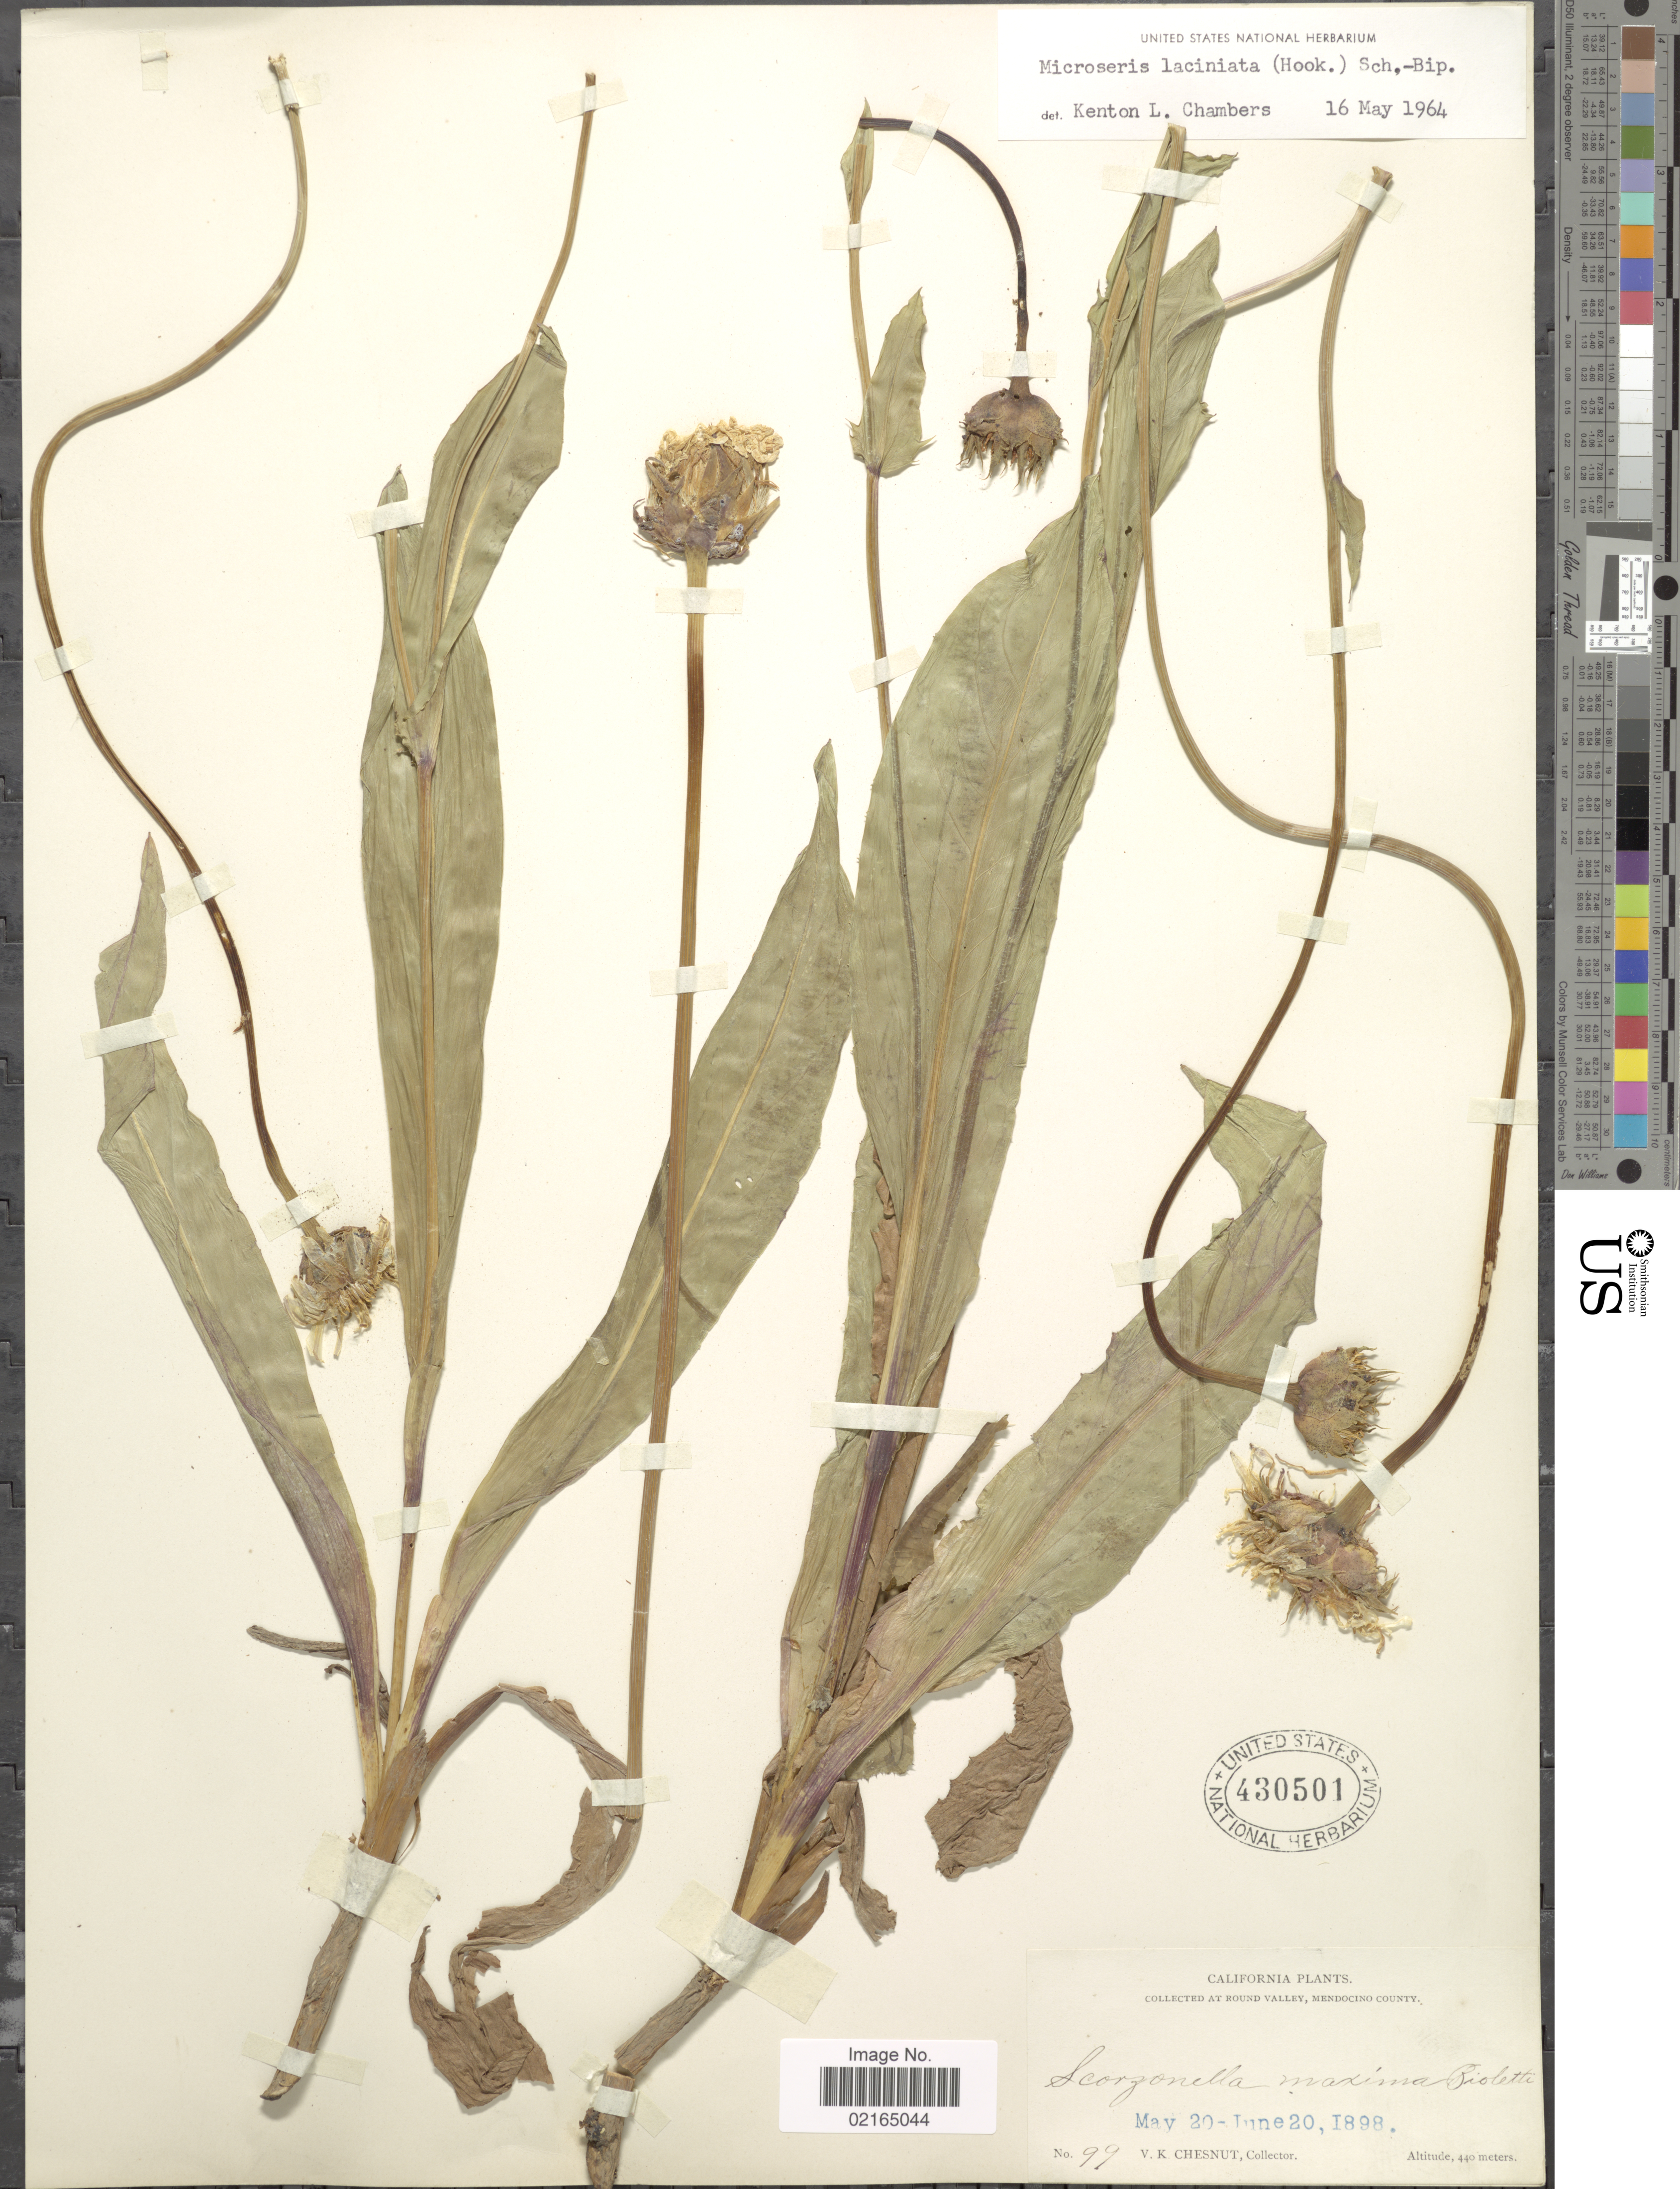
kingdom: Plantae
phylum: Tracheophyta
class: Magnoliopsida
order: Asterales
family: Asteraceae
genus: Microseris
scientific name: Microseris laciniata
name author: (Hook.) Sch. Bip.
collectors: V. Chesnut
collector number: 99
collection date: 1898-05-20/1898-06-20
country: United States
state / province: California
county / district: Mendocino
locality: At Round Valley, Mendocino County.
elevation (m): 440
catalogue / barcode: US 430501